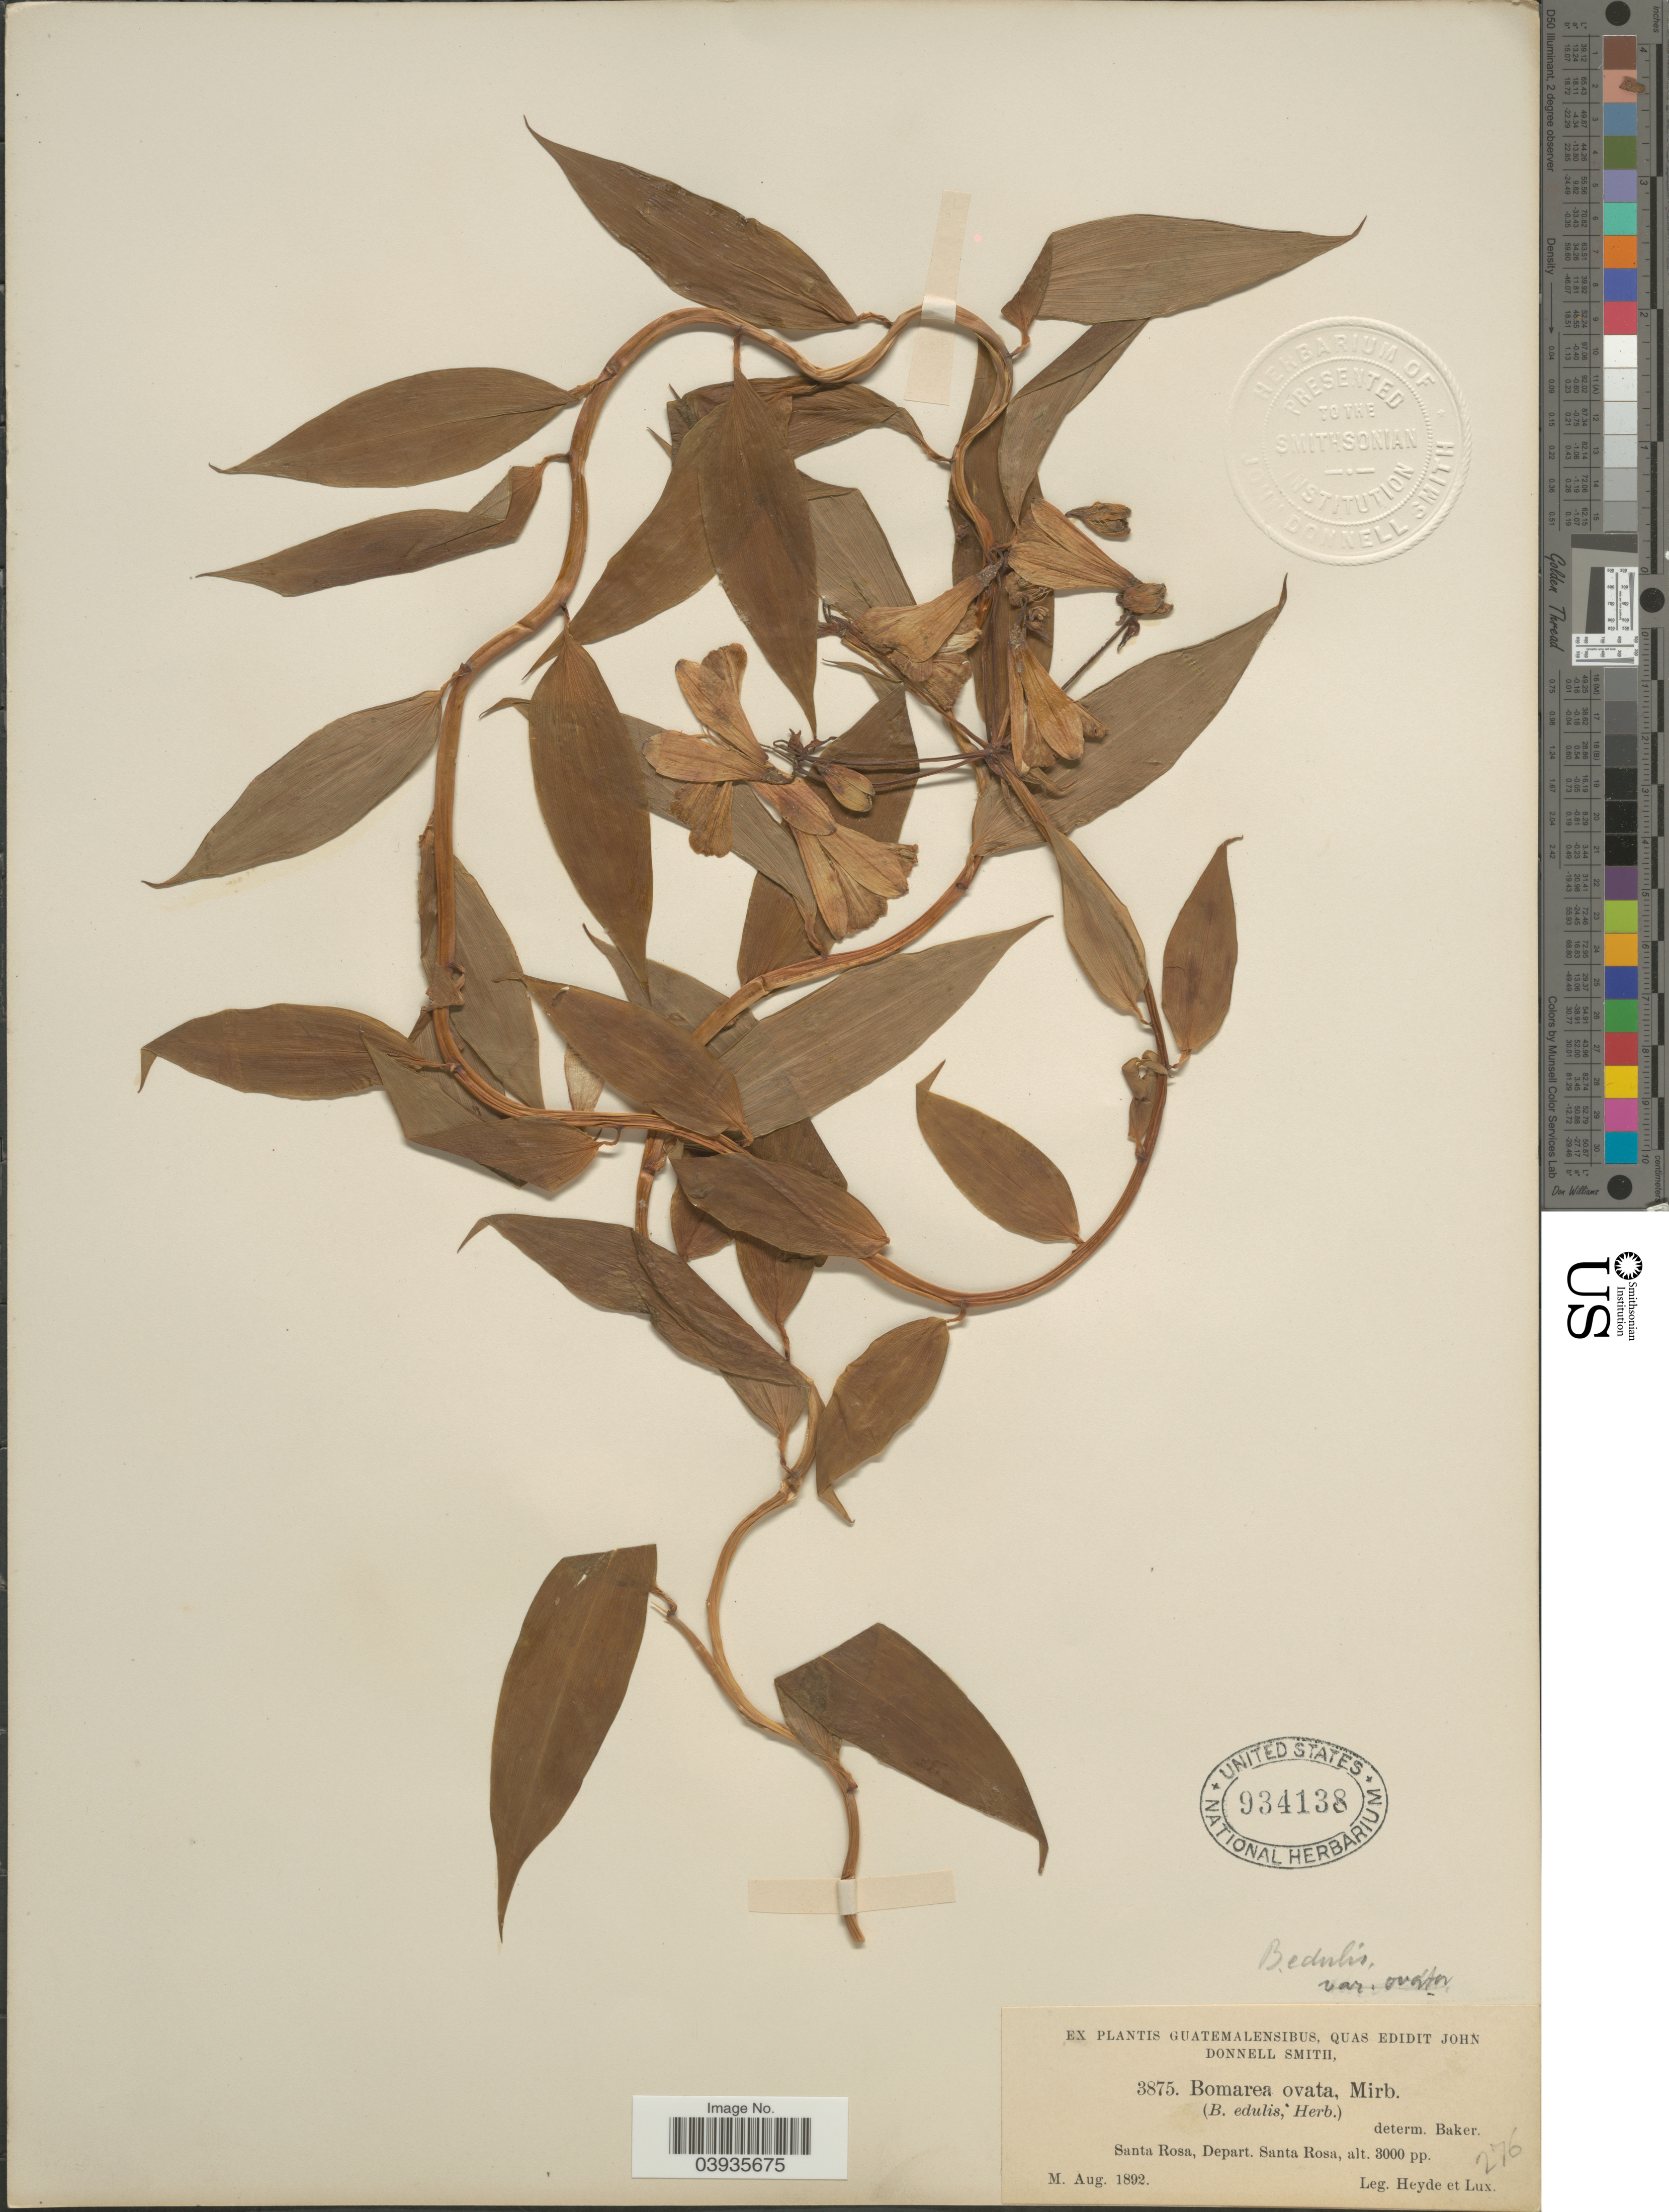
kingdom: Plantae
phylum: Tracheophyta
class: Liliopsida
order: Liliales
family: Alstroemeriaceae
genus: Bomarea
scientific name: Bomarea ovata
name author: (Cav.) Mirb.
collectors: Heyde & Lux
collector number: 3875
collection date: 1892-08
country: Guatemala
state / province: Santa Rosa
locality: Depart. Santa Rosa.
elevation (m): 914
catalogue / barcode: US 934138